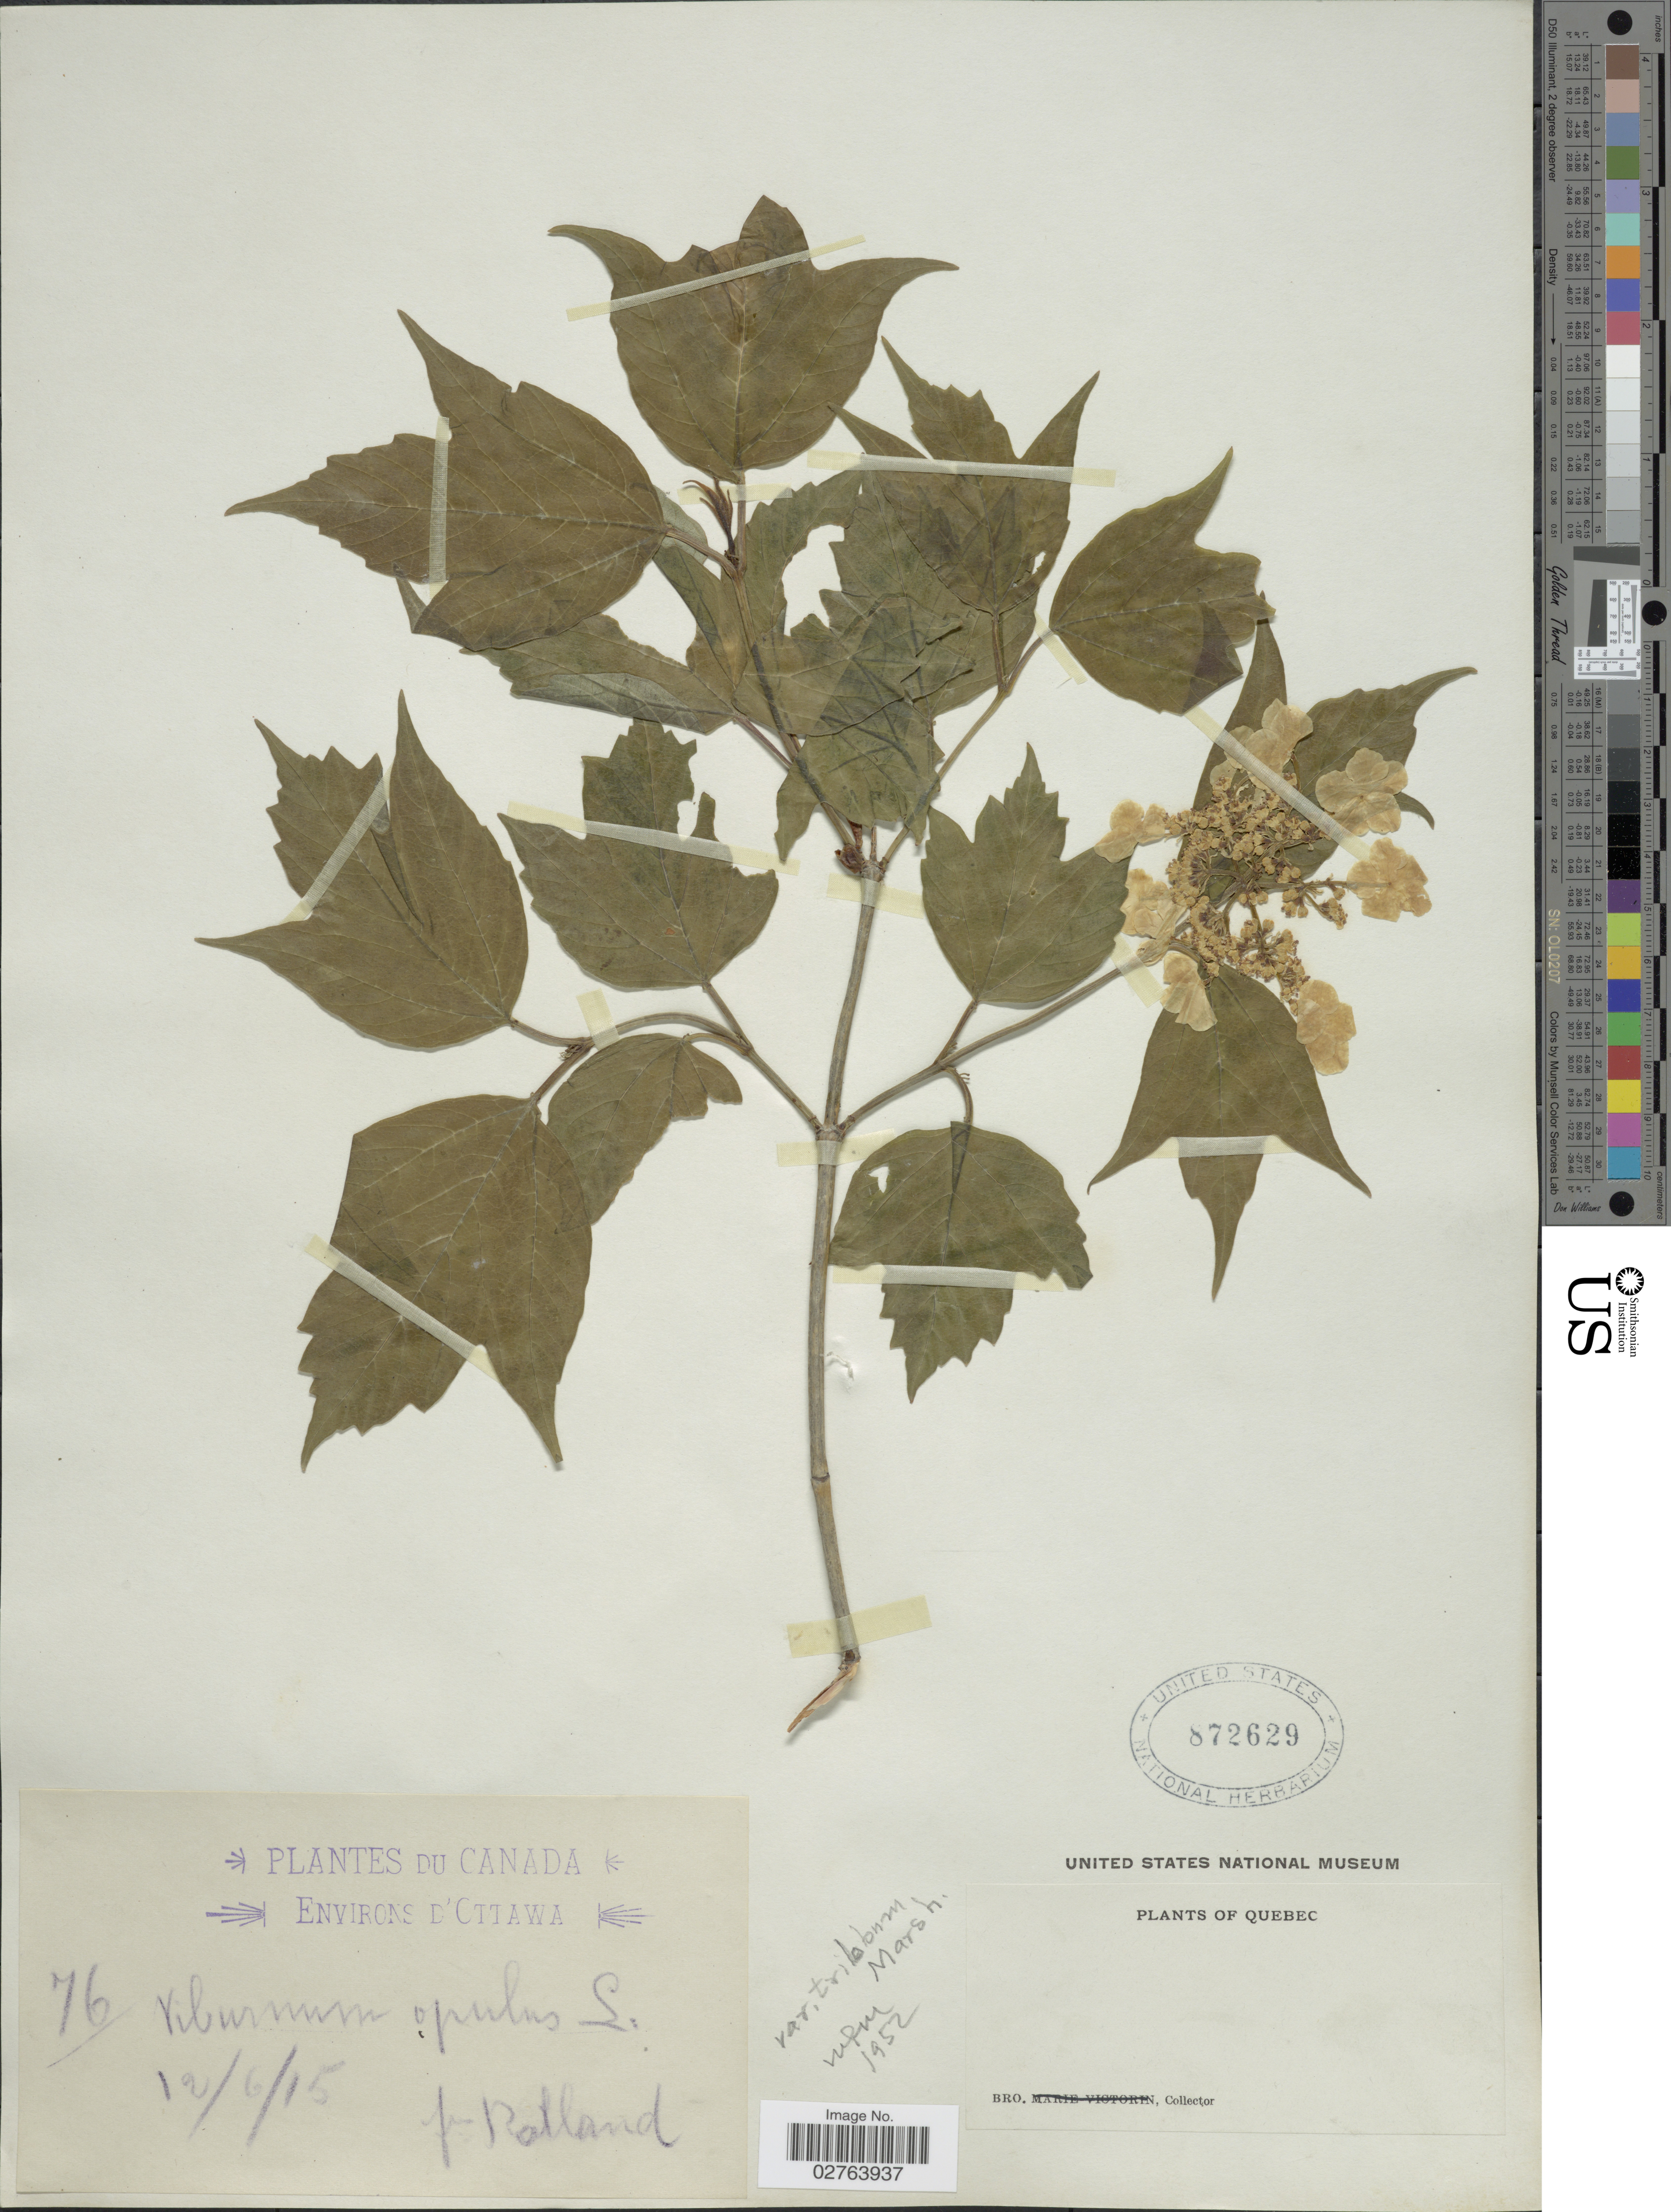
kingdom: Plantae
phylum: Tracheophyta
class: Magnoliopsida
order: Dipsacales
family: Viburnaceae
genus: Viburnum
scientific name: Viburnum opulus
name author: L.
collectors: F. Rolland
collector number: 76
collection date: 1915-06-12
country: Canada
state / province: Ontario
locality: Environs d'Ottawa.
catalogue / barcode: US 872629